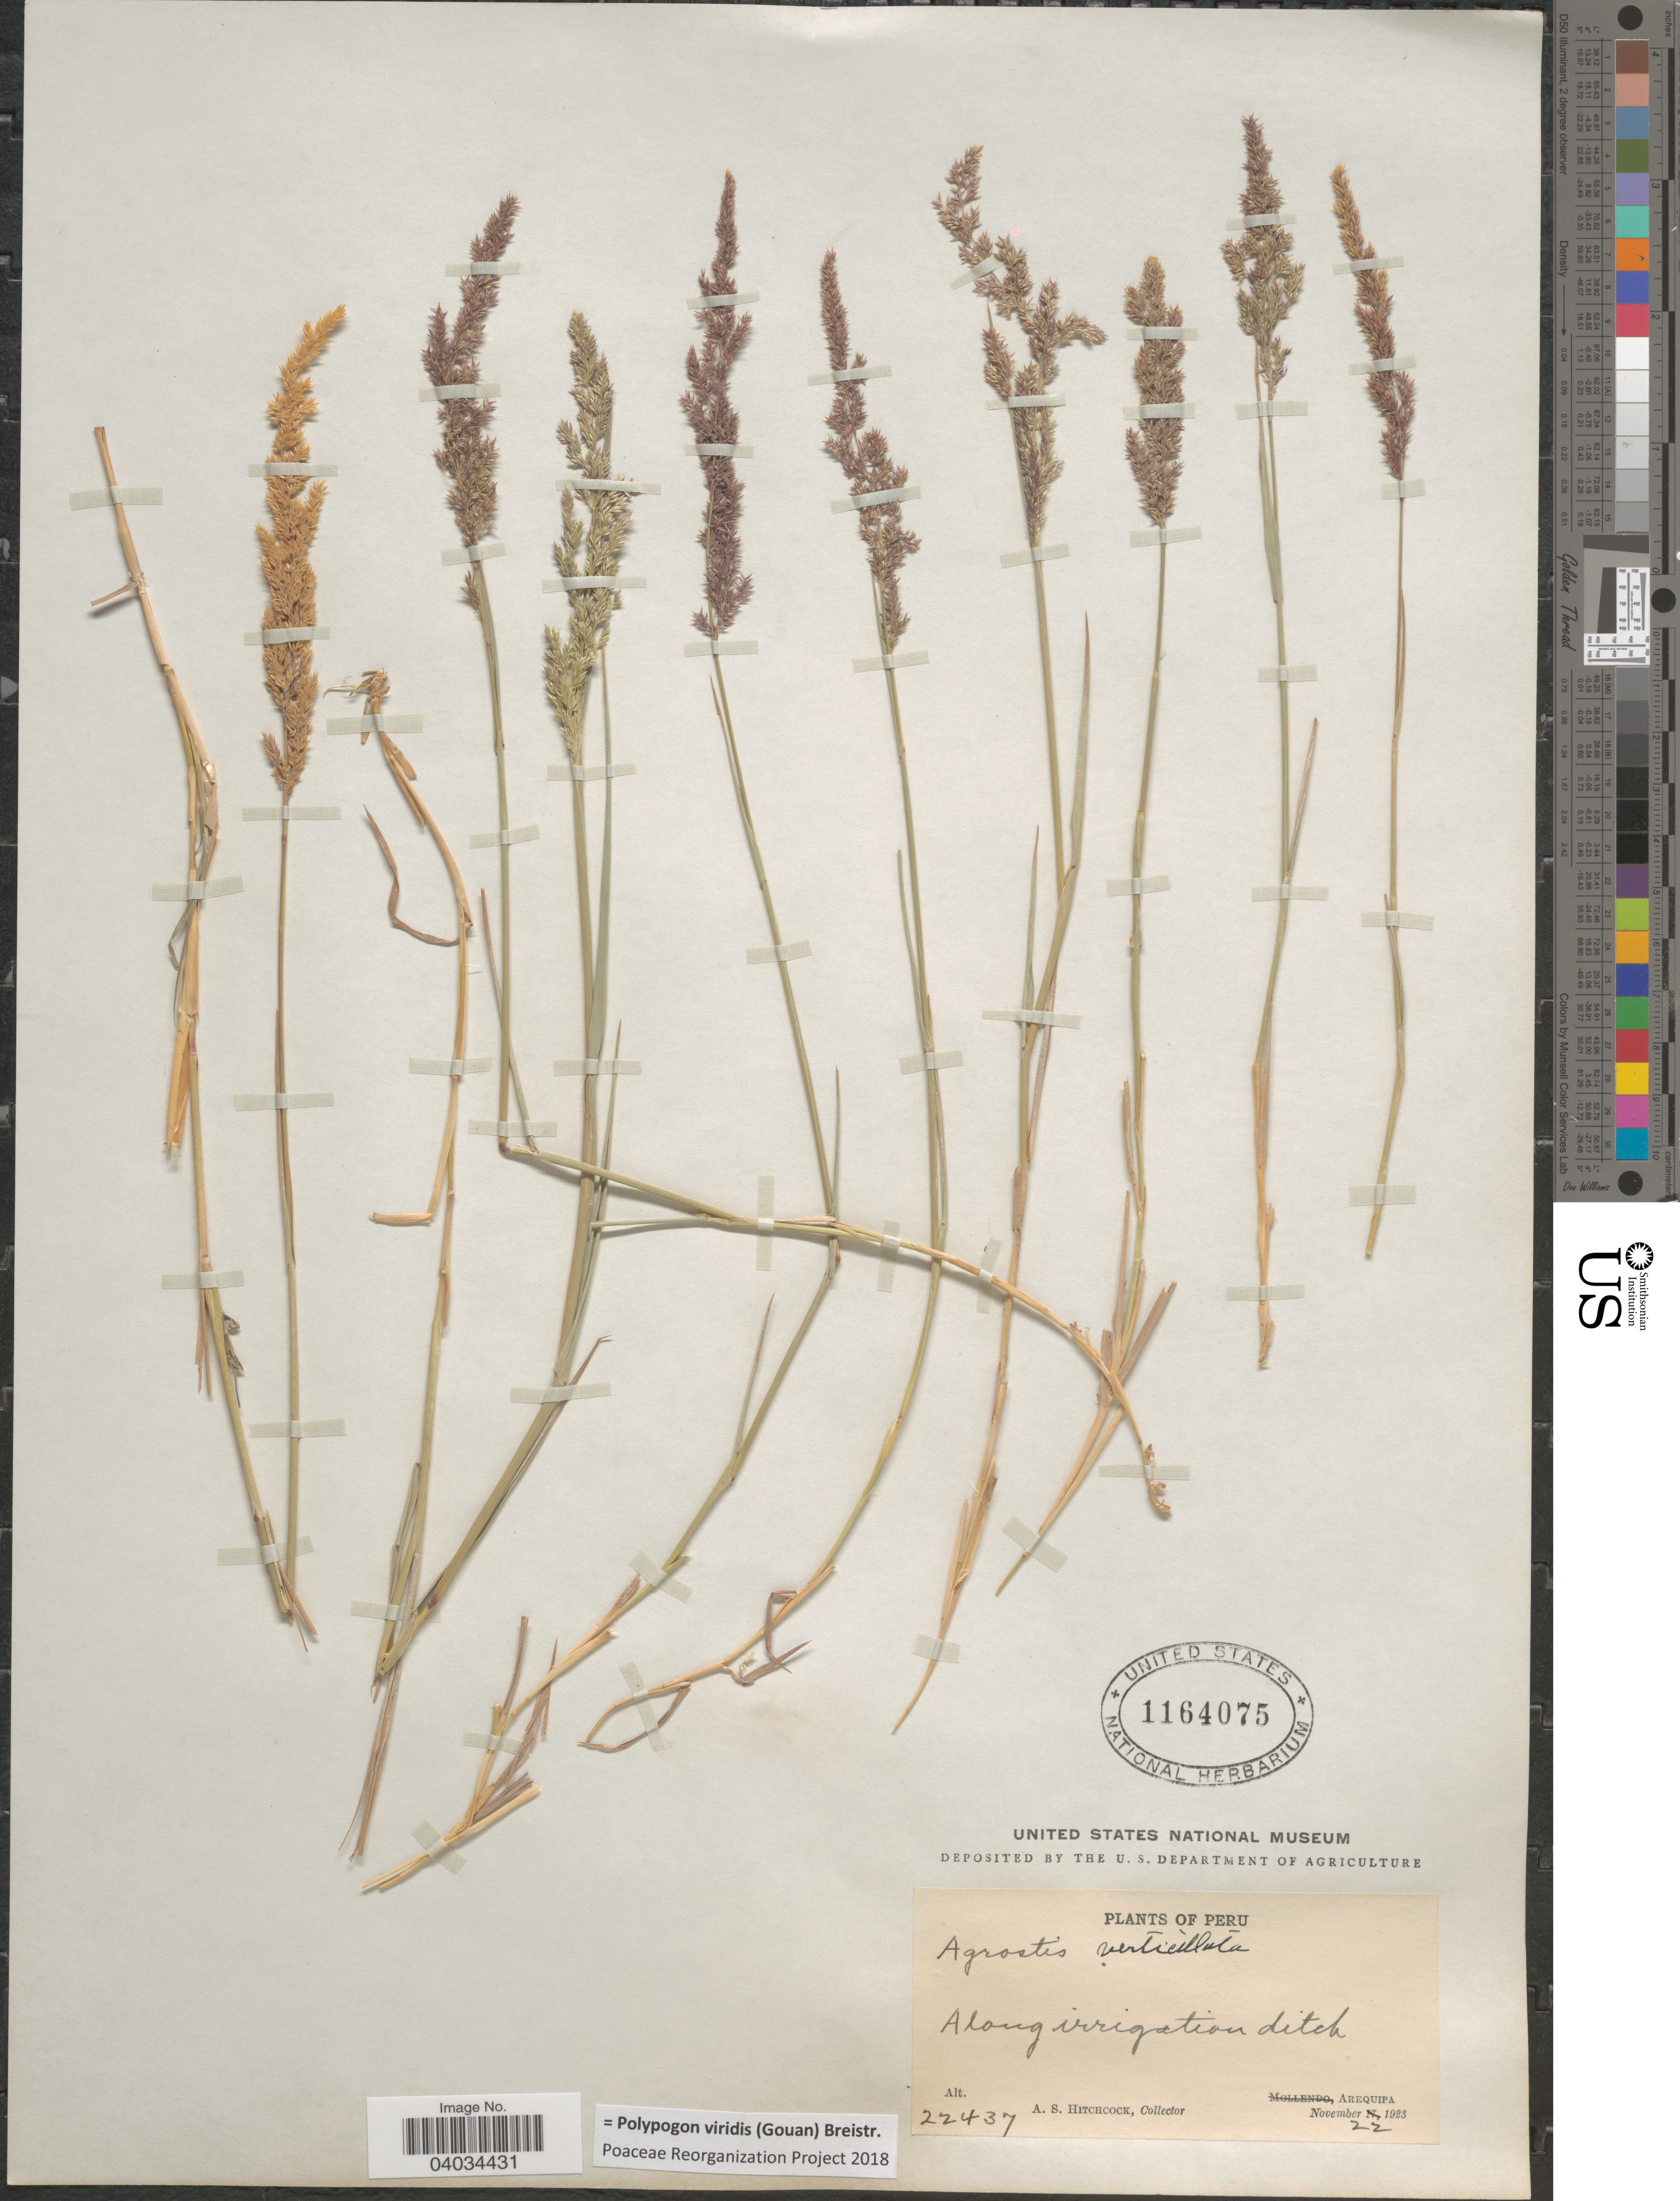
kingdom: Plantae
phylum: Tracheophyta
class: Liliopsida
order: Poales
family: Poaceae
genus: Polypogon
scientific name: Polypogon viridis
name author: (Gouan) Breistroffer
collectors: A. S. Hitchcock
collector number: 22437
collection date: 1923-11-22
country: Peru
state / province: Arequipa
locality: Along irrigation ditch.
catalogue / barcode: US 1164075